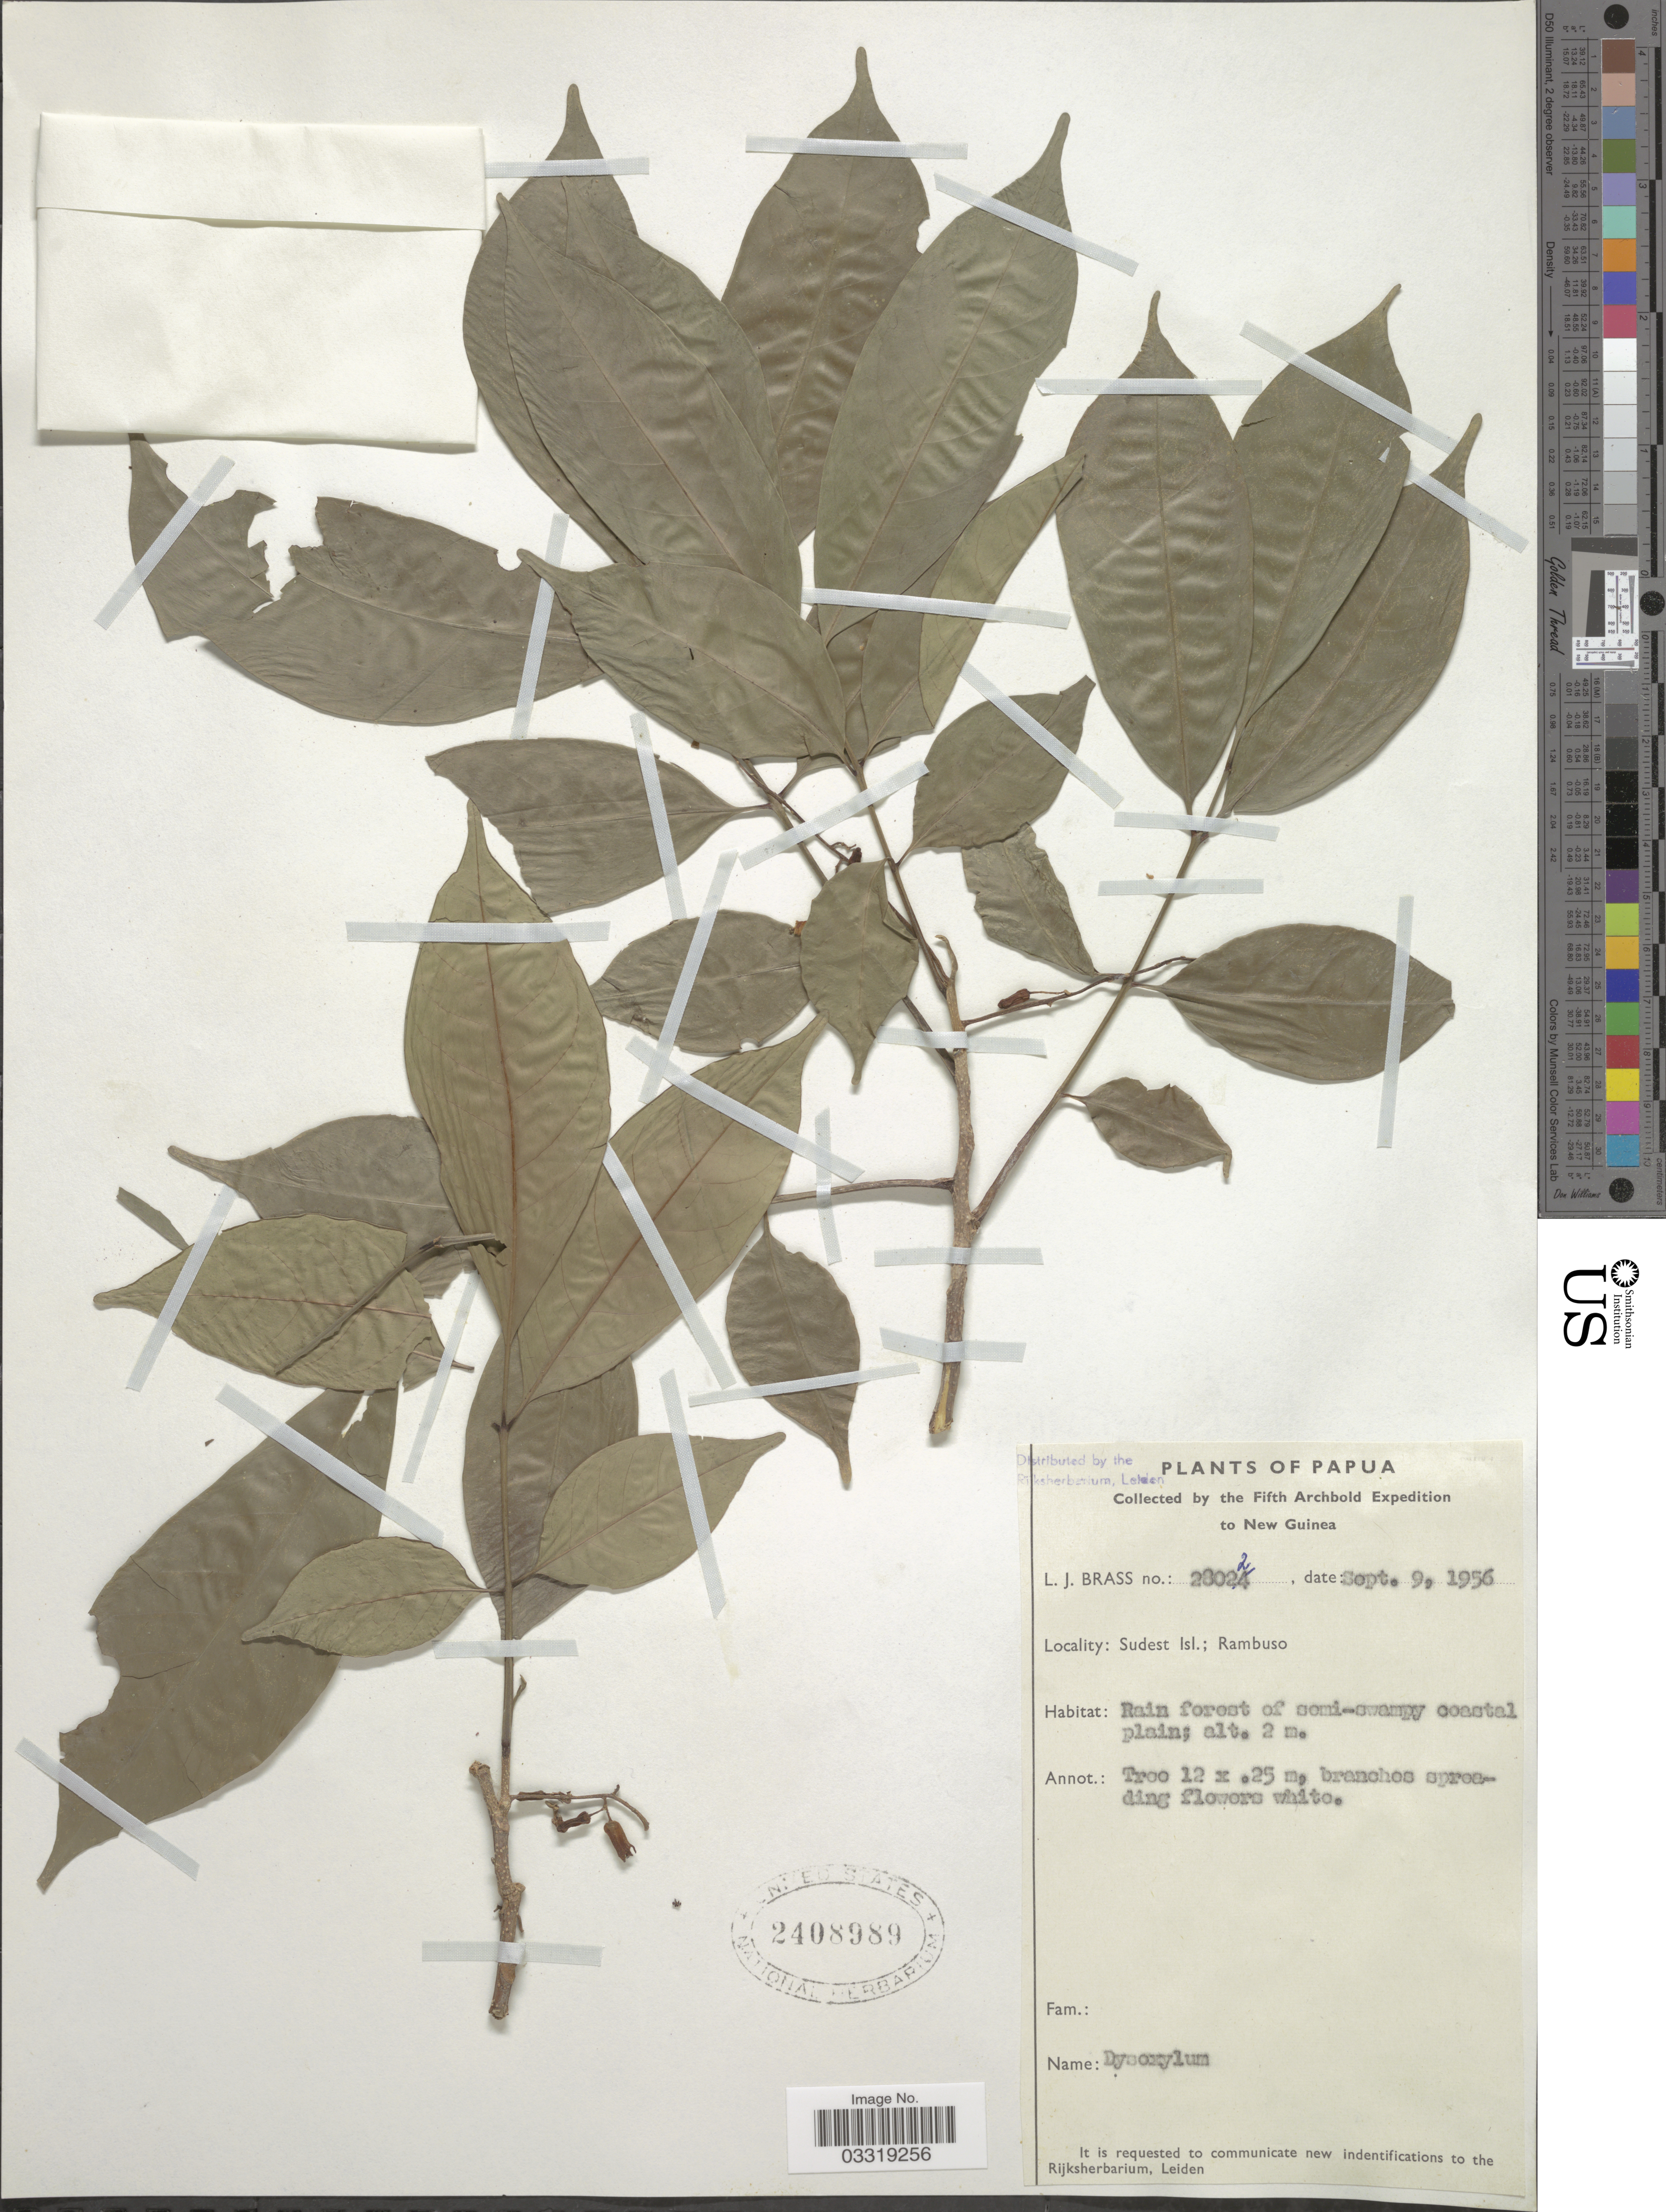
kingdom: Plantae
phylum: Tracheophyta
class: Magnoliopsida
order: Sapindales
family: Meliaceae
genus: Goniocheton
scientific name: Goniocheton arborescens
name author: Blume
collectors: L. J. Brass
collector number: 28022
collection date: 1956-09-09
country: Papua New Guinea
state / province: Milne Bay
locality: Papua. New Guinea. Sudest Isl., Rambuso.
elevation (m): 2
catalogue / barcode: US 2408989